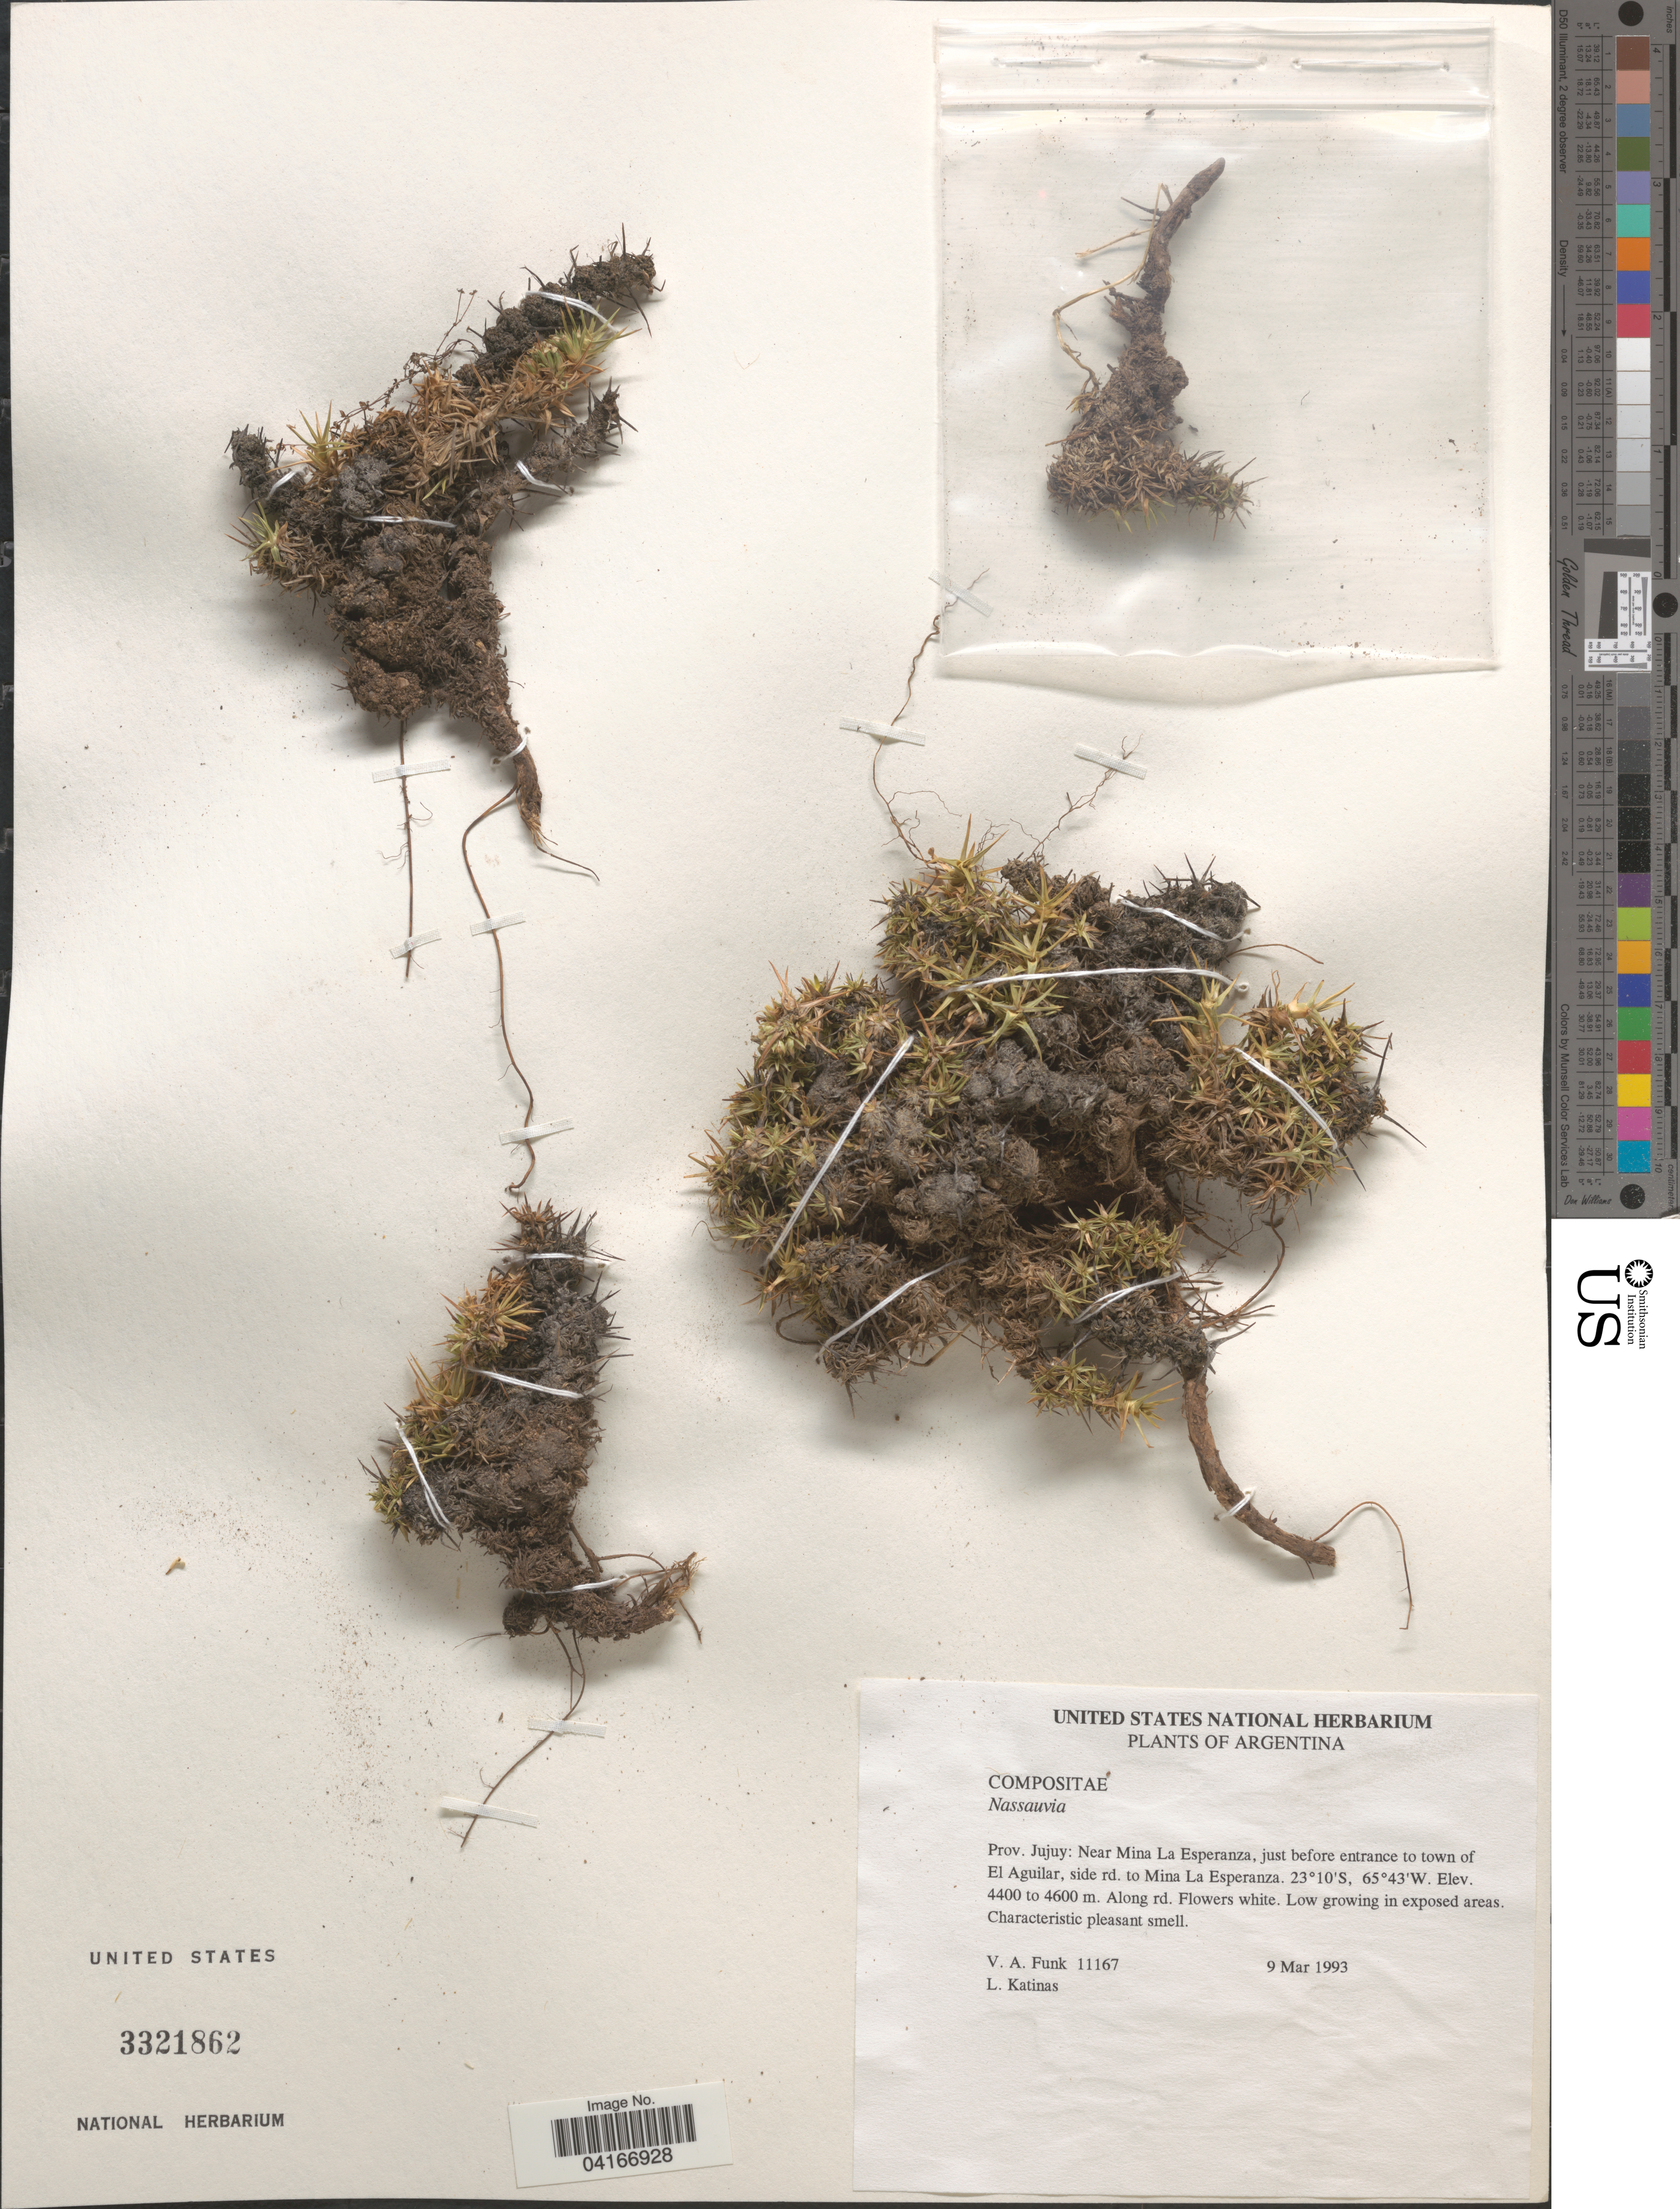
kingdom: Plantae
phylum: Tracheophyta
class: Magnoliopsida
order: Asterales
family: Asteraceae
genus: Nassauvia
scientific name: Nassauvia sp.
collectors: V. Funk & L. Katinas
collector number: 11167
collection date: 1993-03-09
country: Argentina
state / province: Jujuy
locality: Near Mina La Esperanza, just before entrance to town of El Aguilar, side rd. to Mina La Esperanza.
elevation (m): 4400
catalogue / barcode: US 3321862